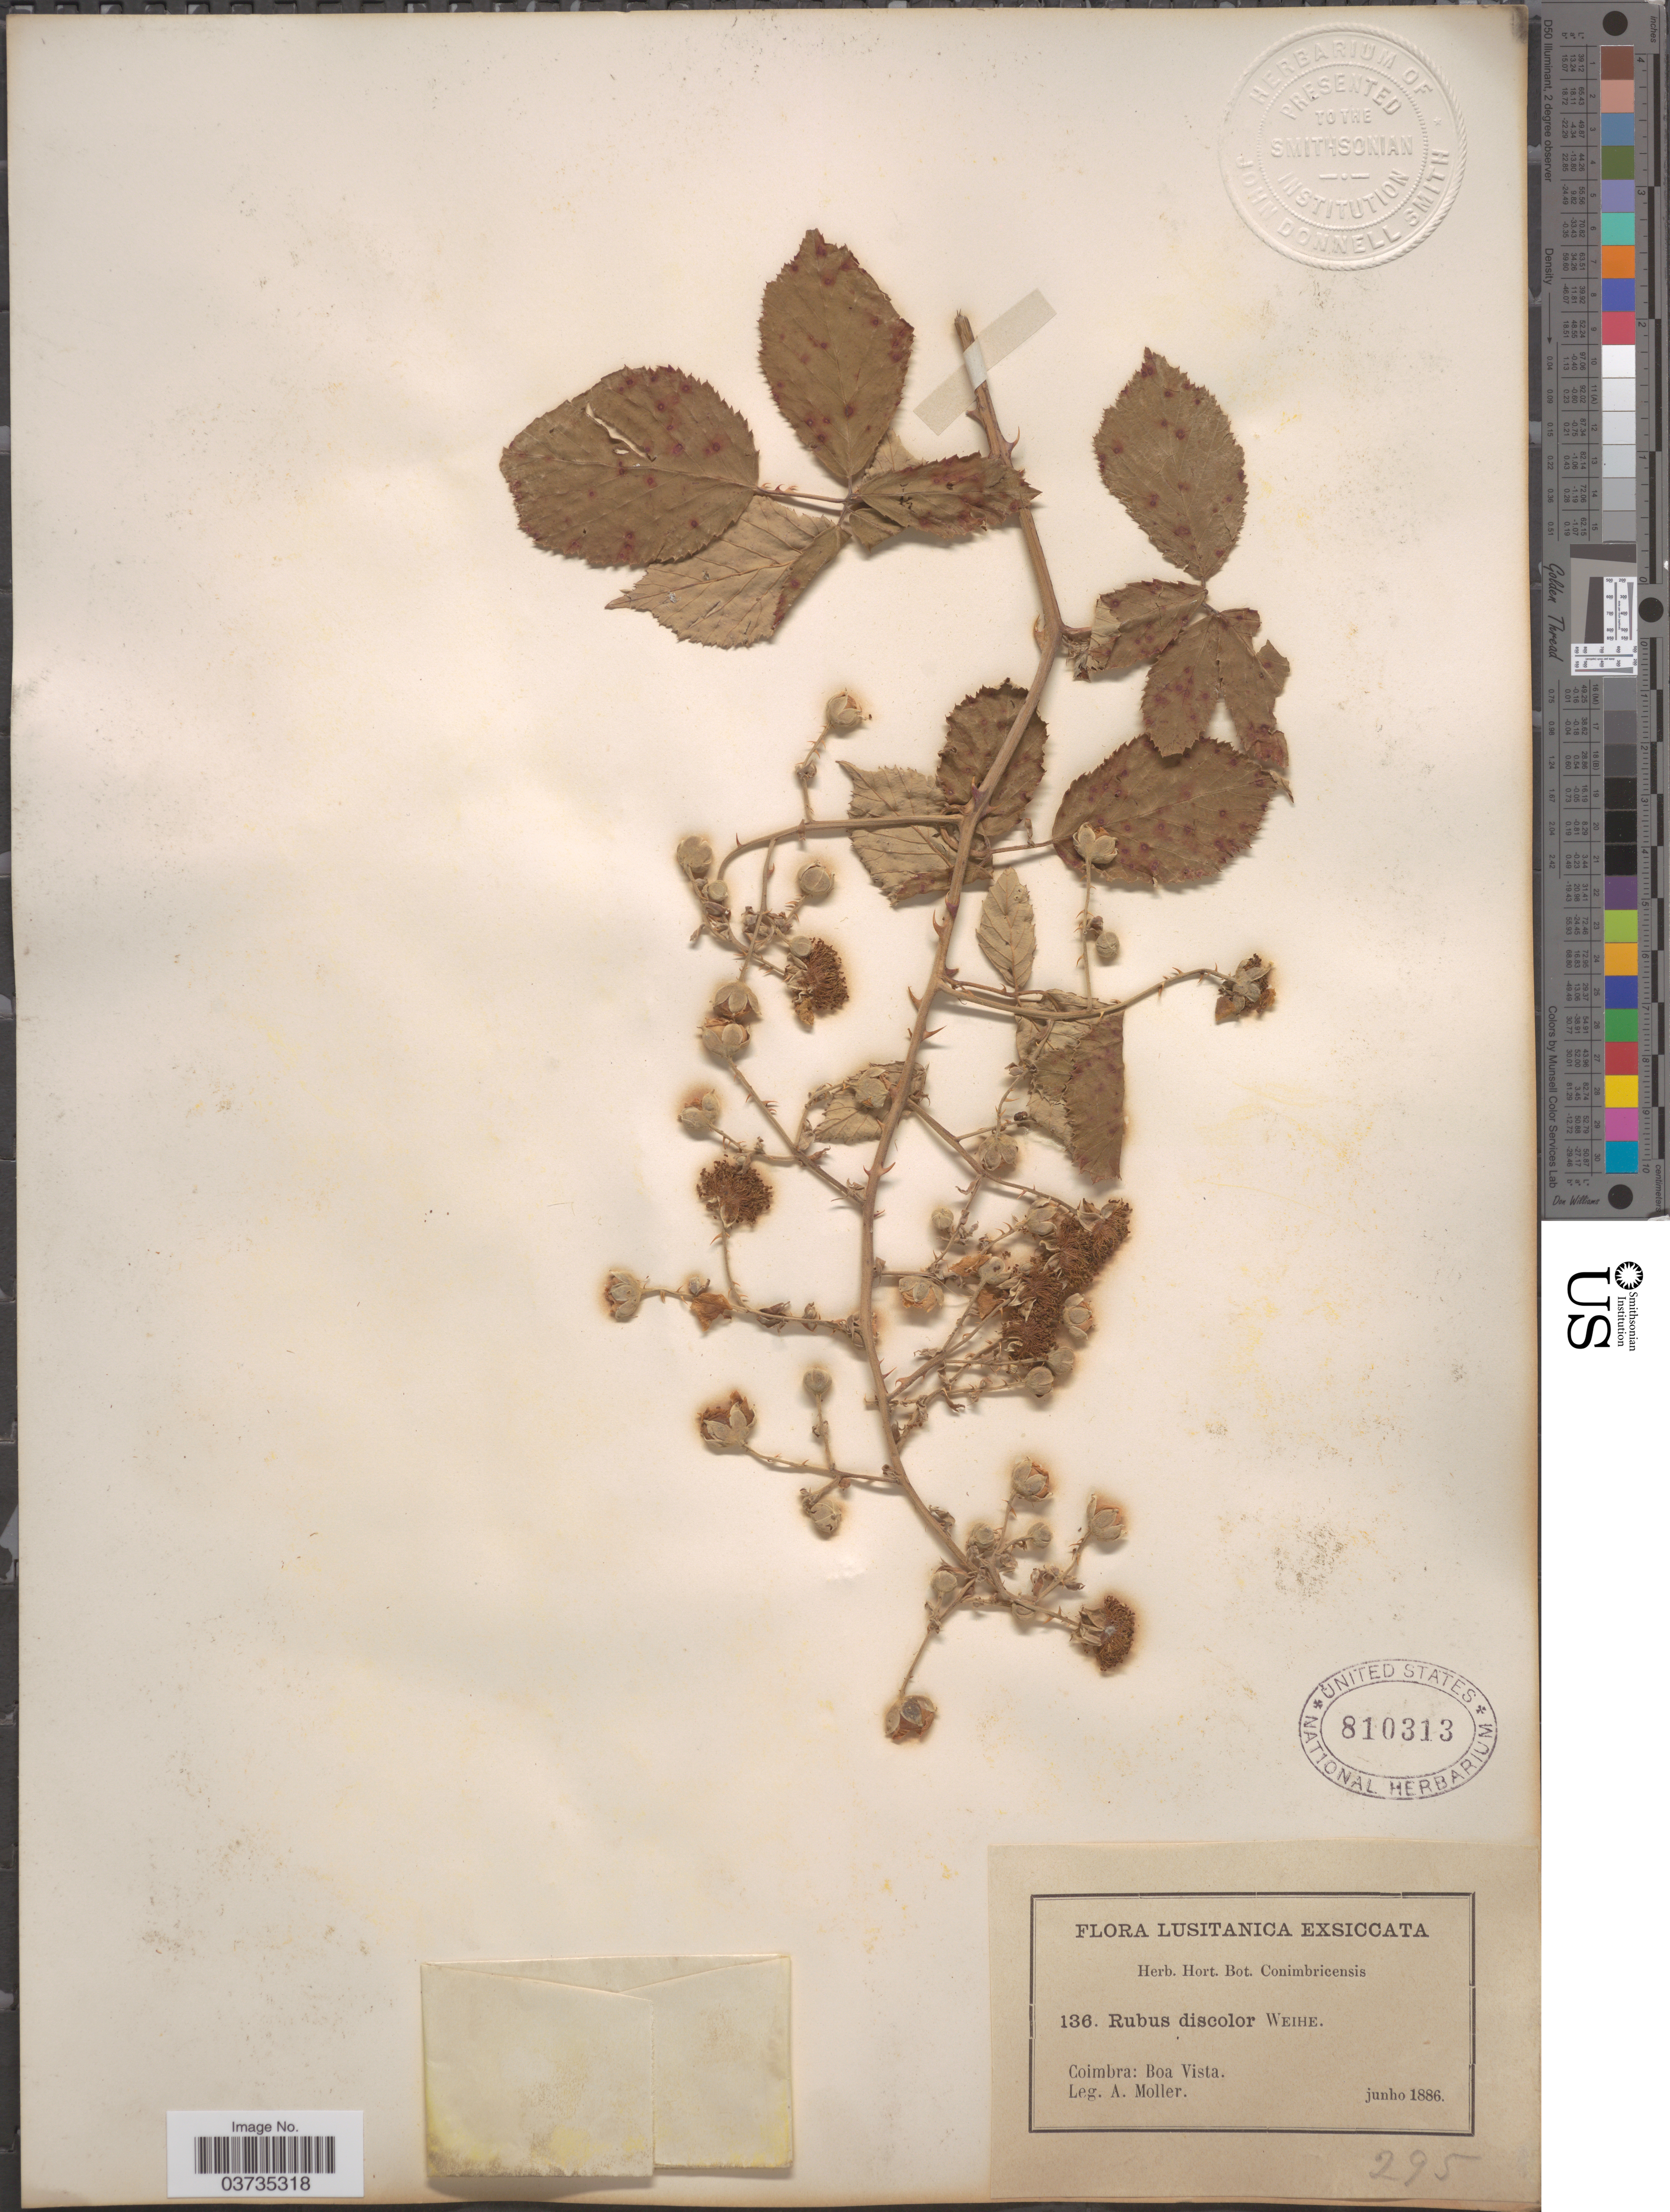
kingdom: Plantae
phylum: Tracheophyta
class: Magnoliopsida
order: Rosales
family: Rosaceae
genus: Rubus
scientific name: Rubus discolor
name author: Weihe & Nees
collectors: A. Moller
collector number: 136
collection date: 1886-06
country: Portugal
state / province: Coimbra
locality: Lusitanica. Boa Vista.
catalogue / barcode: US 810313